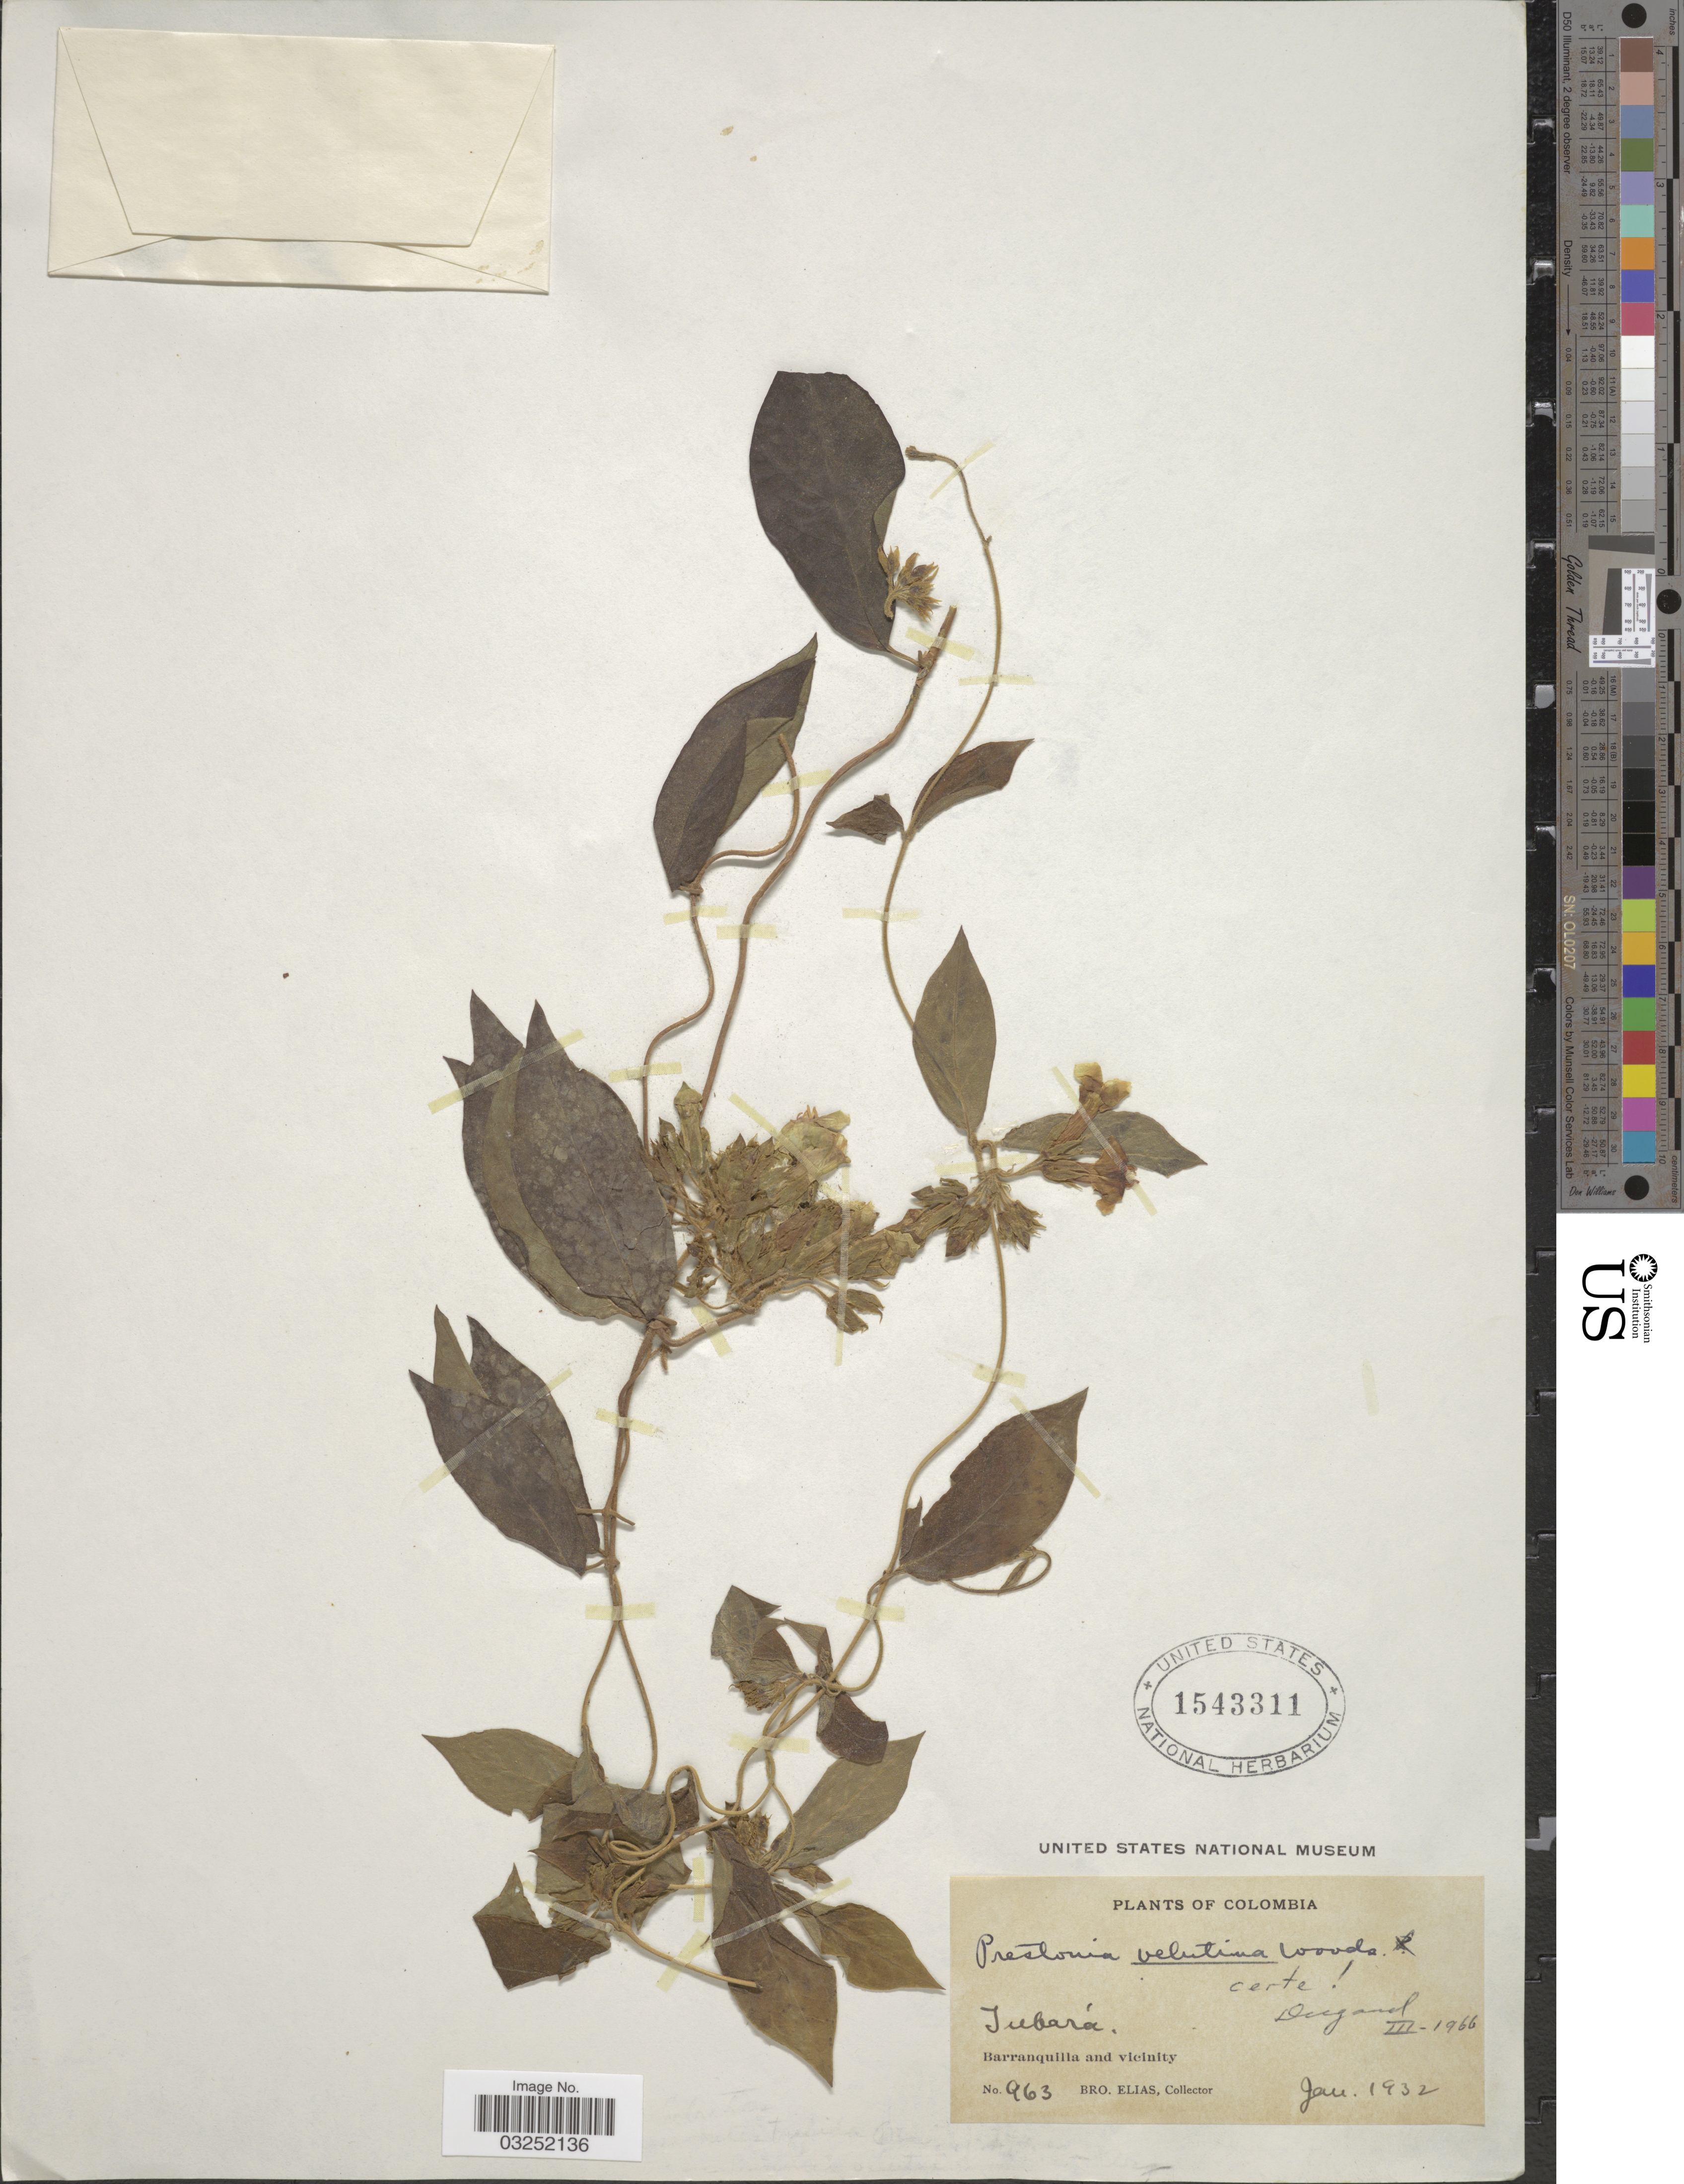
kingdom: Plantae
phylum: Tracheophyta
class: Magnoliopsida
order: Gentianales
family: Apocynaceae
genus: Prestonia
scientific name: Prestonia velutina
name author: Woodson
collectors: Bro. Elias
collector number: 963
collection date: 1932-01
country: Colombia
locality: Tubará, Barranquilla and vicinity.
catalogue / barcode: US 1543311